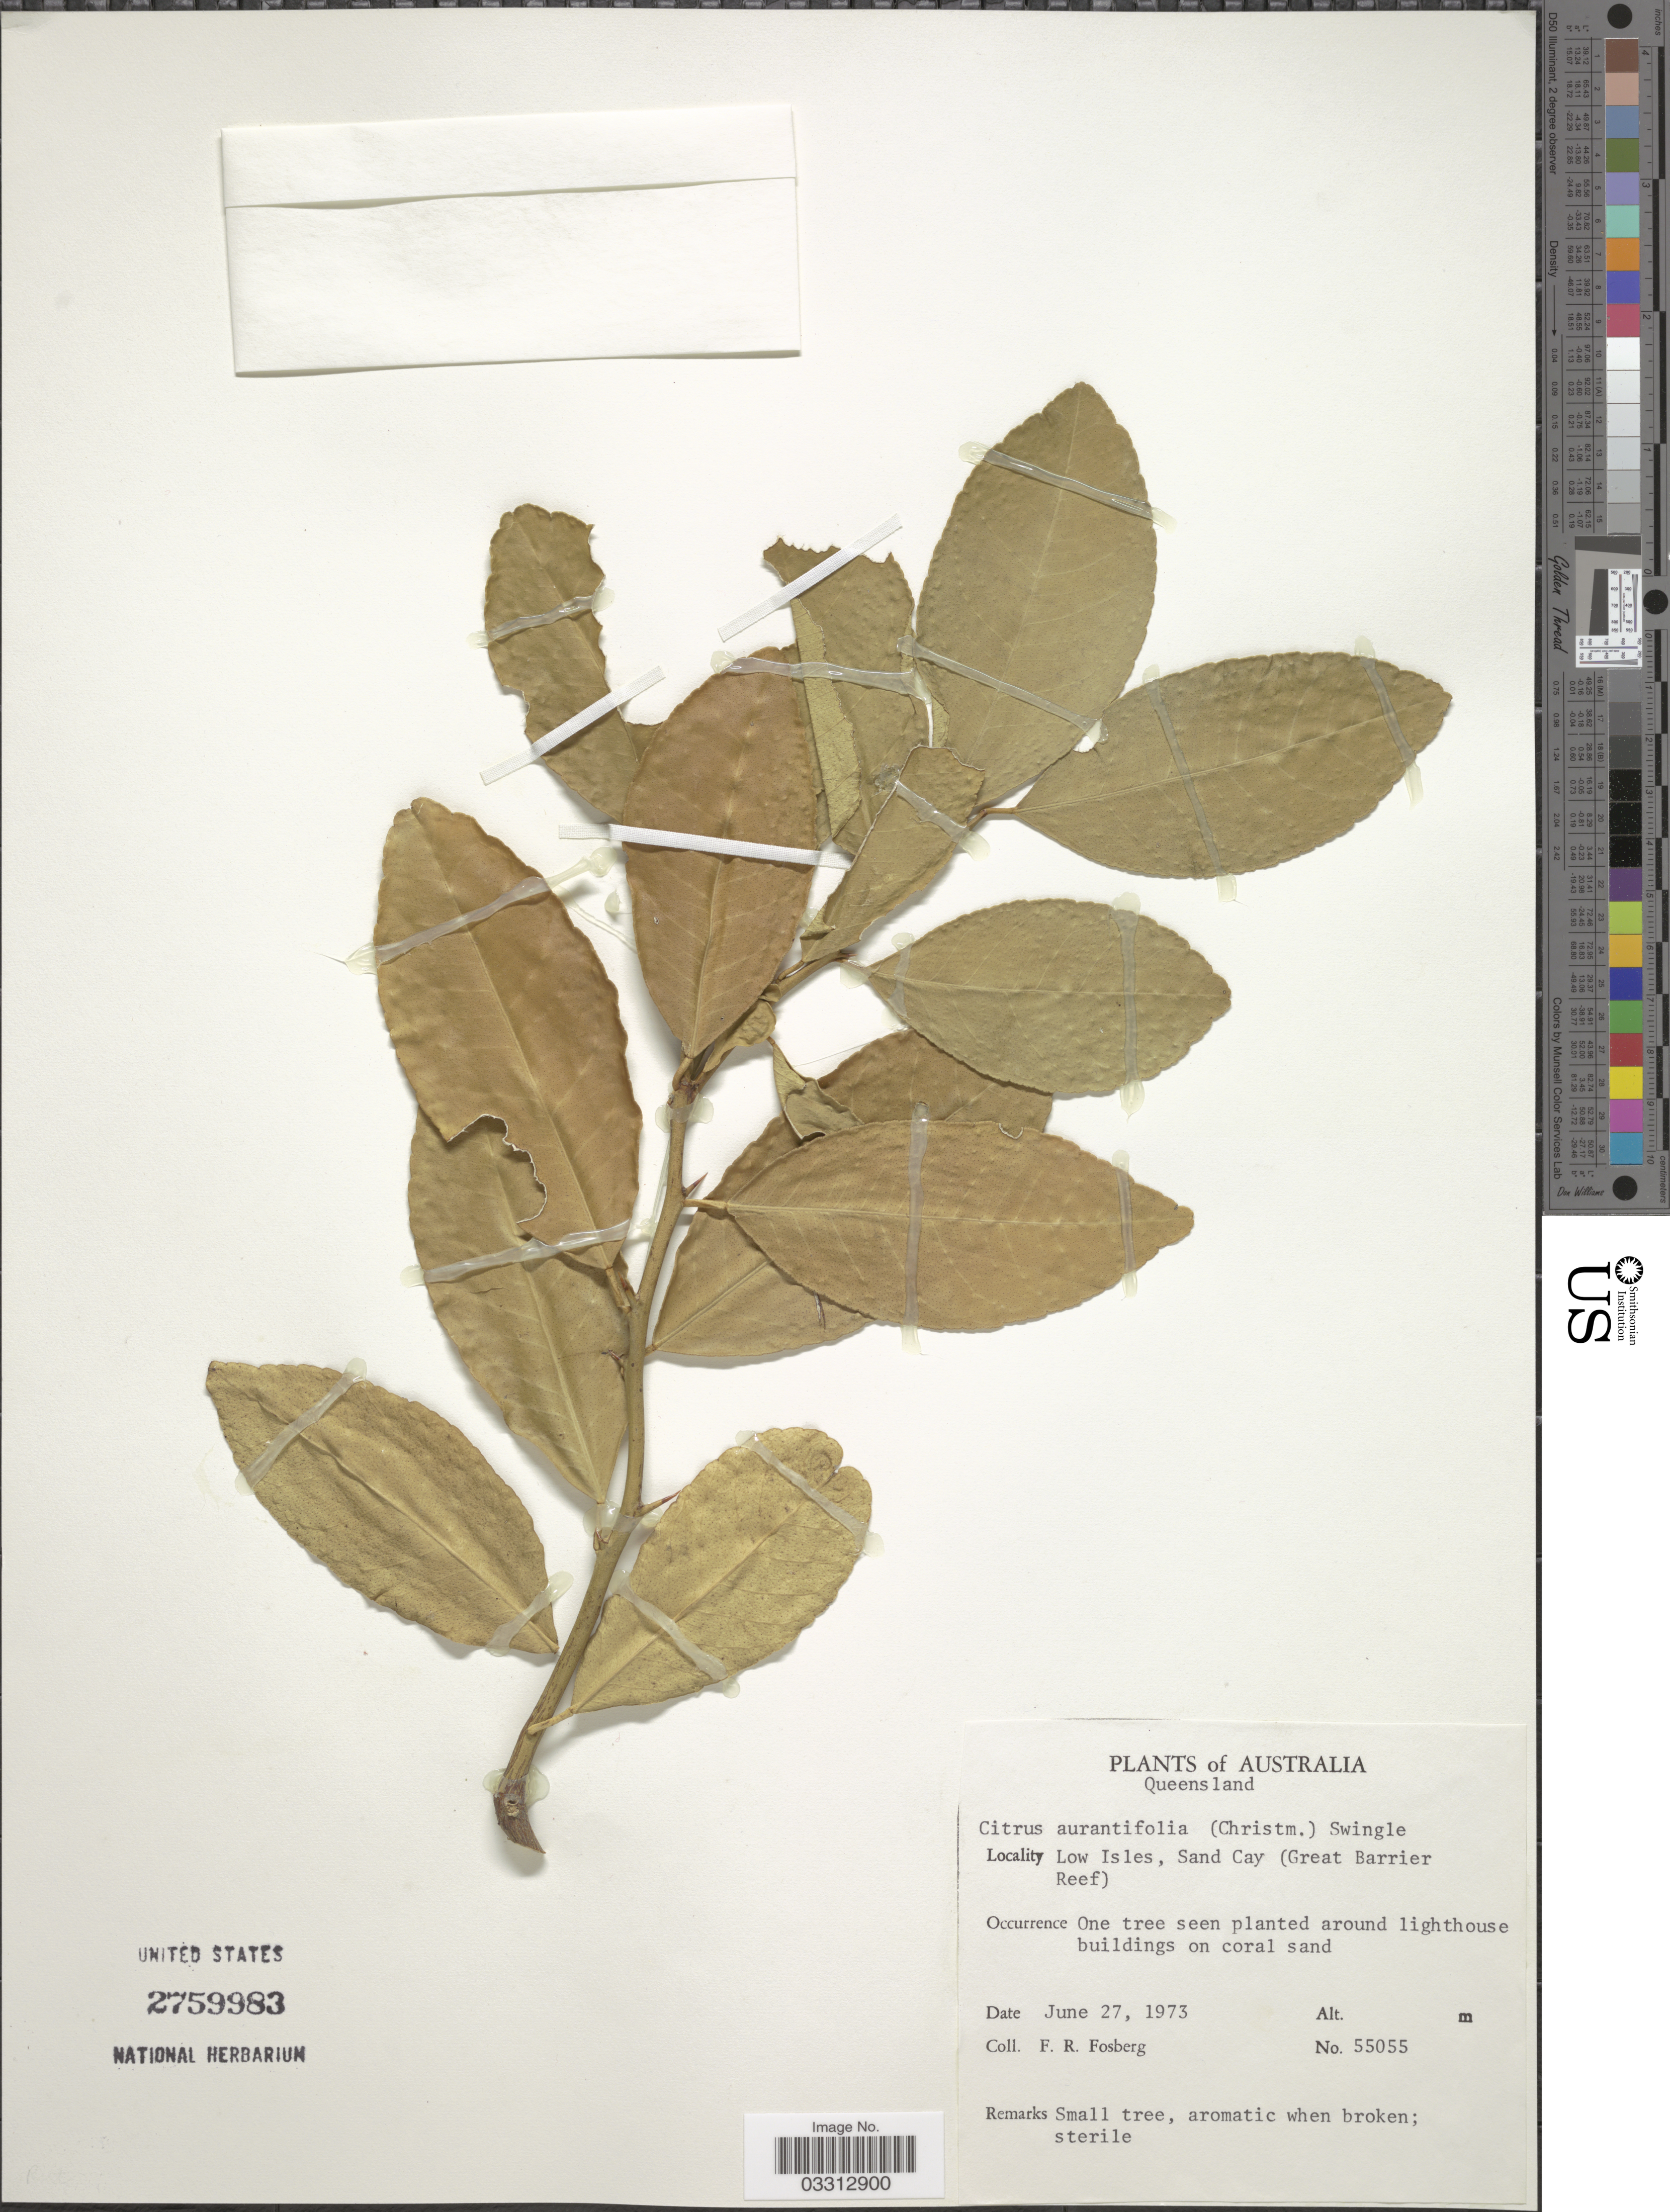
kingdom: Plantae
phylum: Tracheophyta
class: Magnoliopsida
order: Sapindales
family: Rutaceae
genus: Citrus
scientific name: Citrus x aurantifolia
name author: (Christm.) Swingle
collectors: F. R. Fosberg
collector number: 55055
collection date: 1973-06-27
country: Australia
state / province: Queensland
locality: Low Isles, Sand Cay (Great Barrier Reef). Around lighthouse buildings on coral sand.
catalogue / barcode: US 2759983